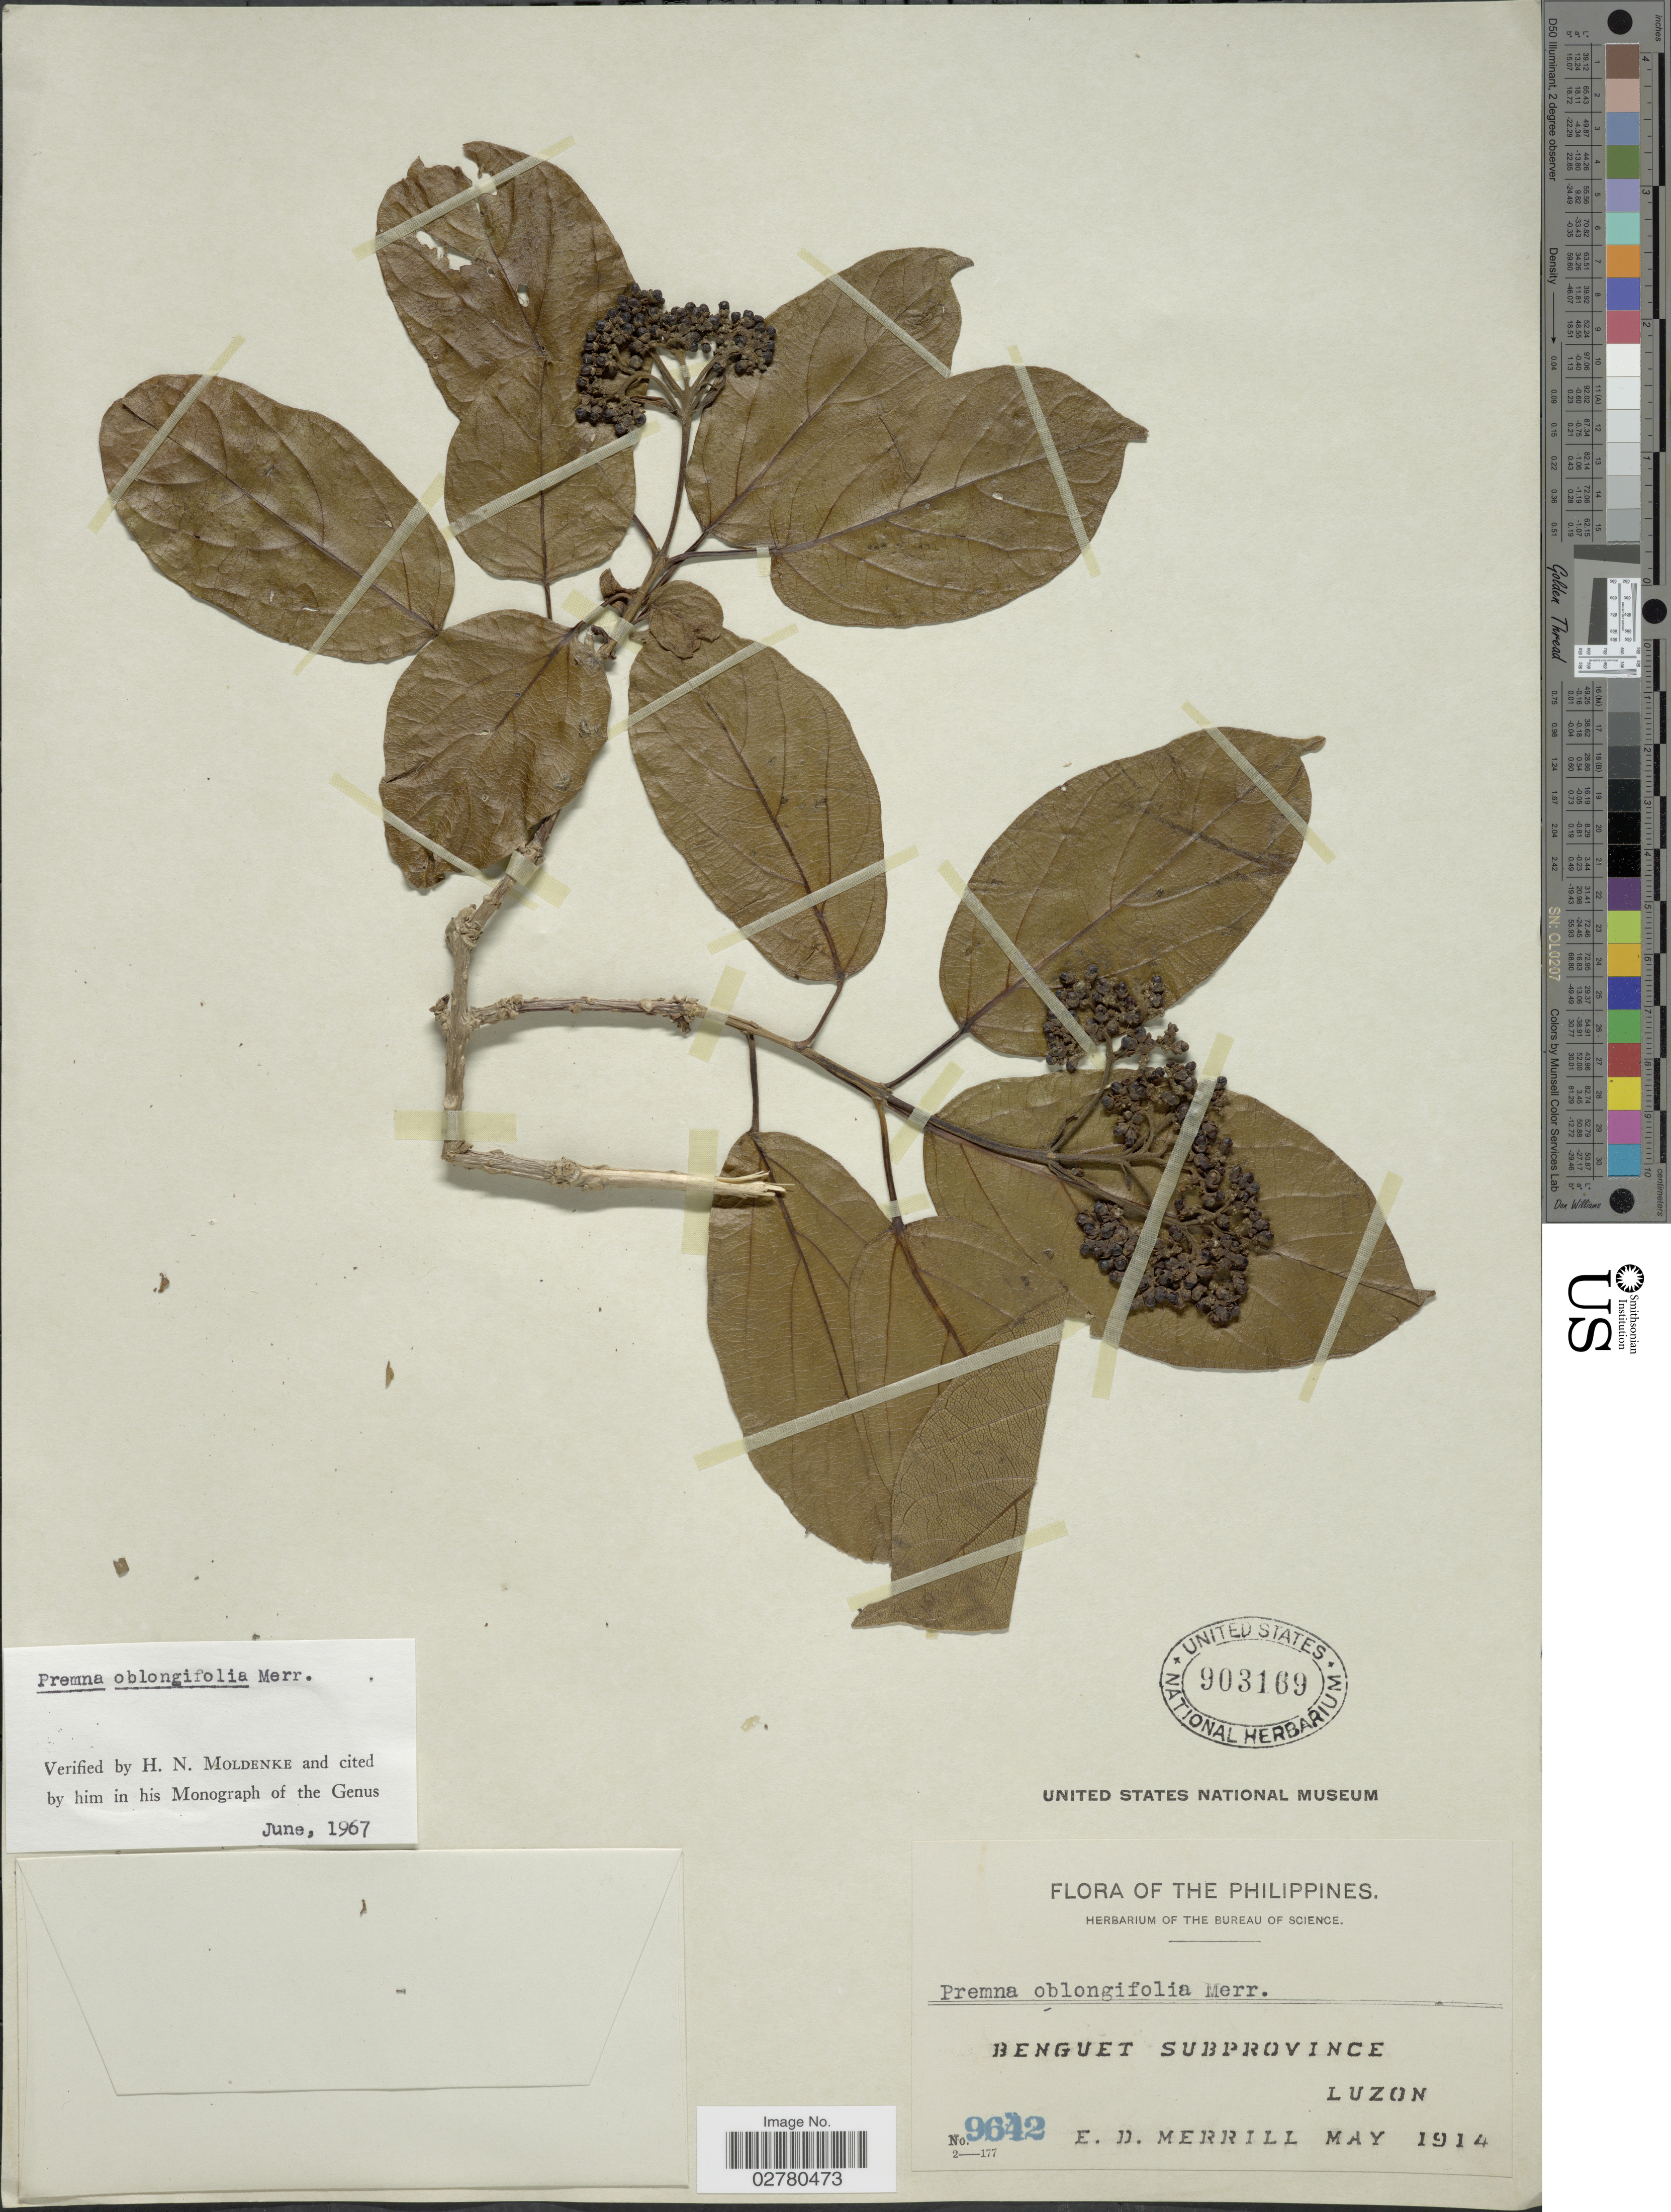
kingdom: Plantae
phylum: Tracheophyta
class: Magnoliopsida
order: Lamiales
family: Lamiaceae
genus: Premna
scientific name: Premna obtusifolia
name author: R. Br.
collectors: E. D. Merrill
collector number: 9642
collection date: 1914-05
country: Philippines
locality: Benguet Subprovince, Luzon.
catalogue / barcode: US 903169